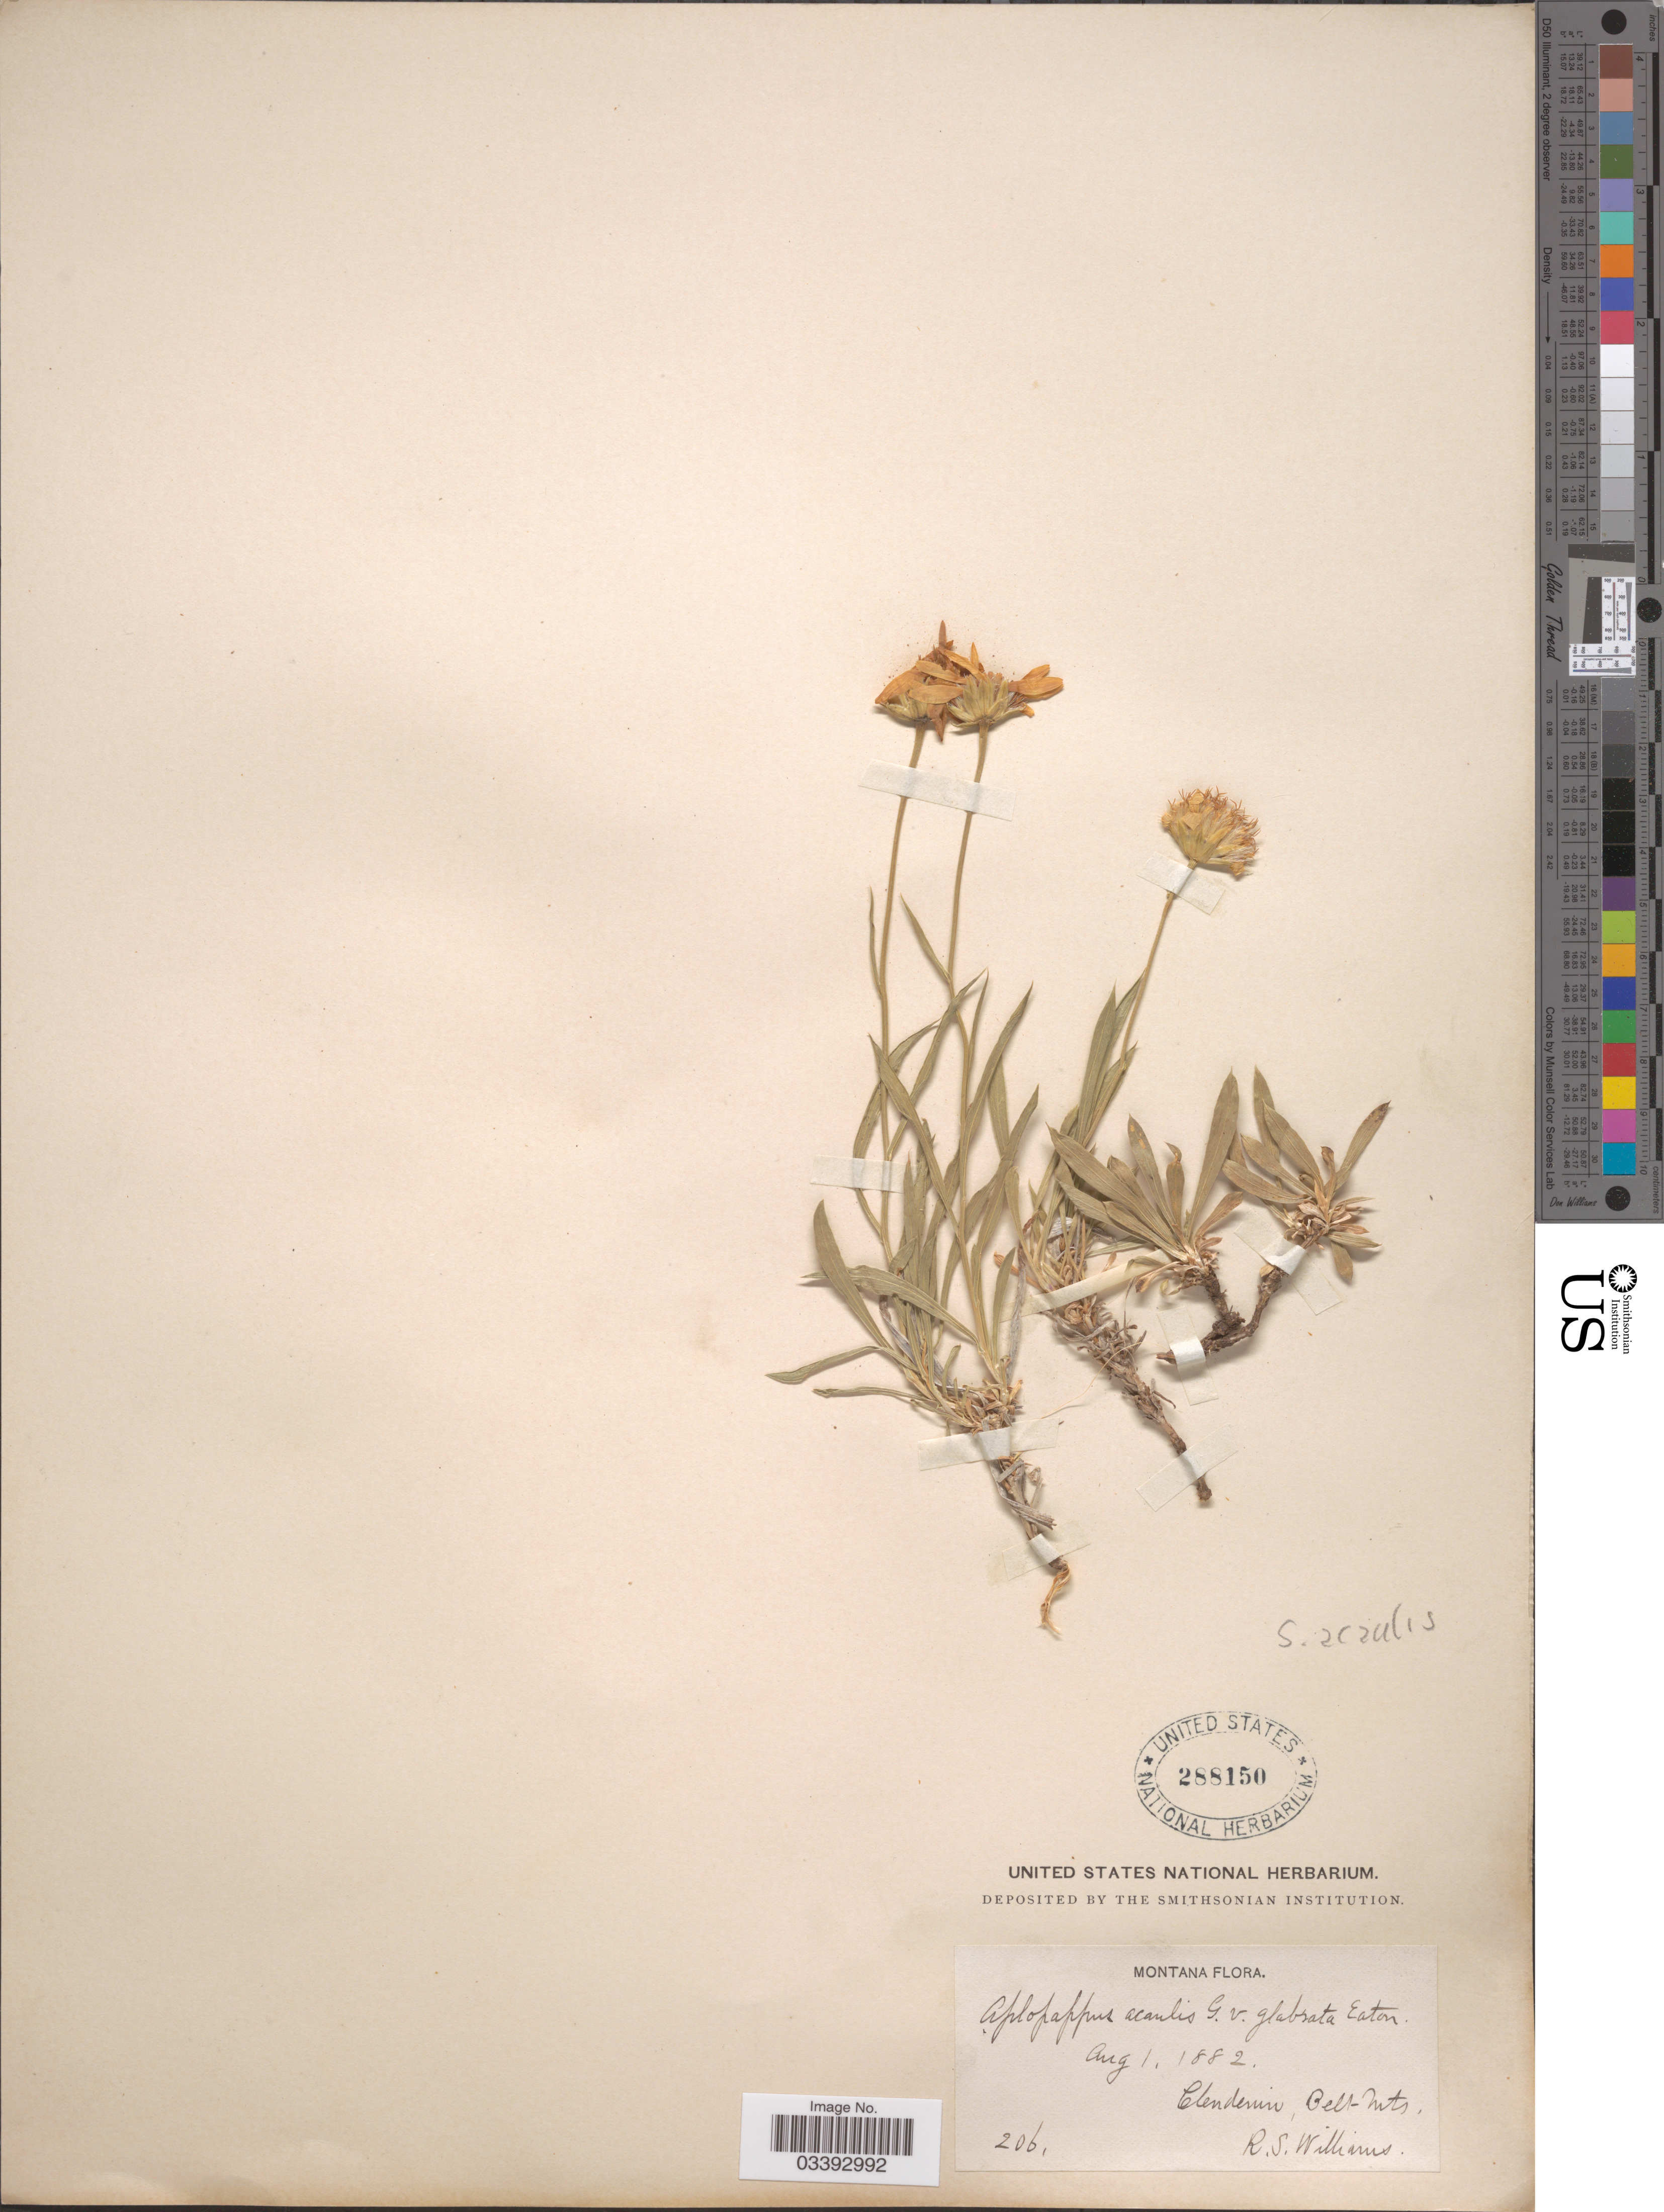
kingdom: Plantae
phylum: Tracheophyta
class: Magnoliopsida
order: Asterales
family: Asteraceae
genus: Stenotus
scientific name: Stenotus acaulis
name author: (Nutt.) Nutt.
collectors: R. S. Williams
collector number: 206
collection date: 1882-08-01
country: United States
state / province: Montana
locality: Clendenin, Belt Mts.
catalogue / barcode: US 288150